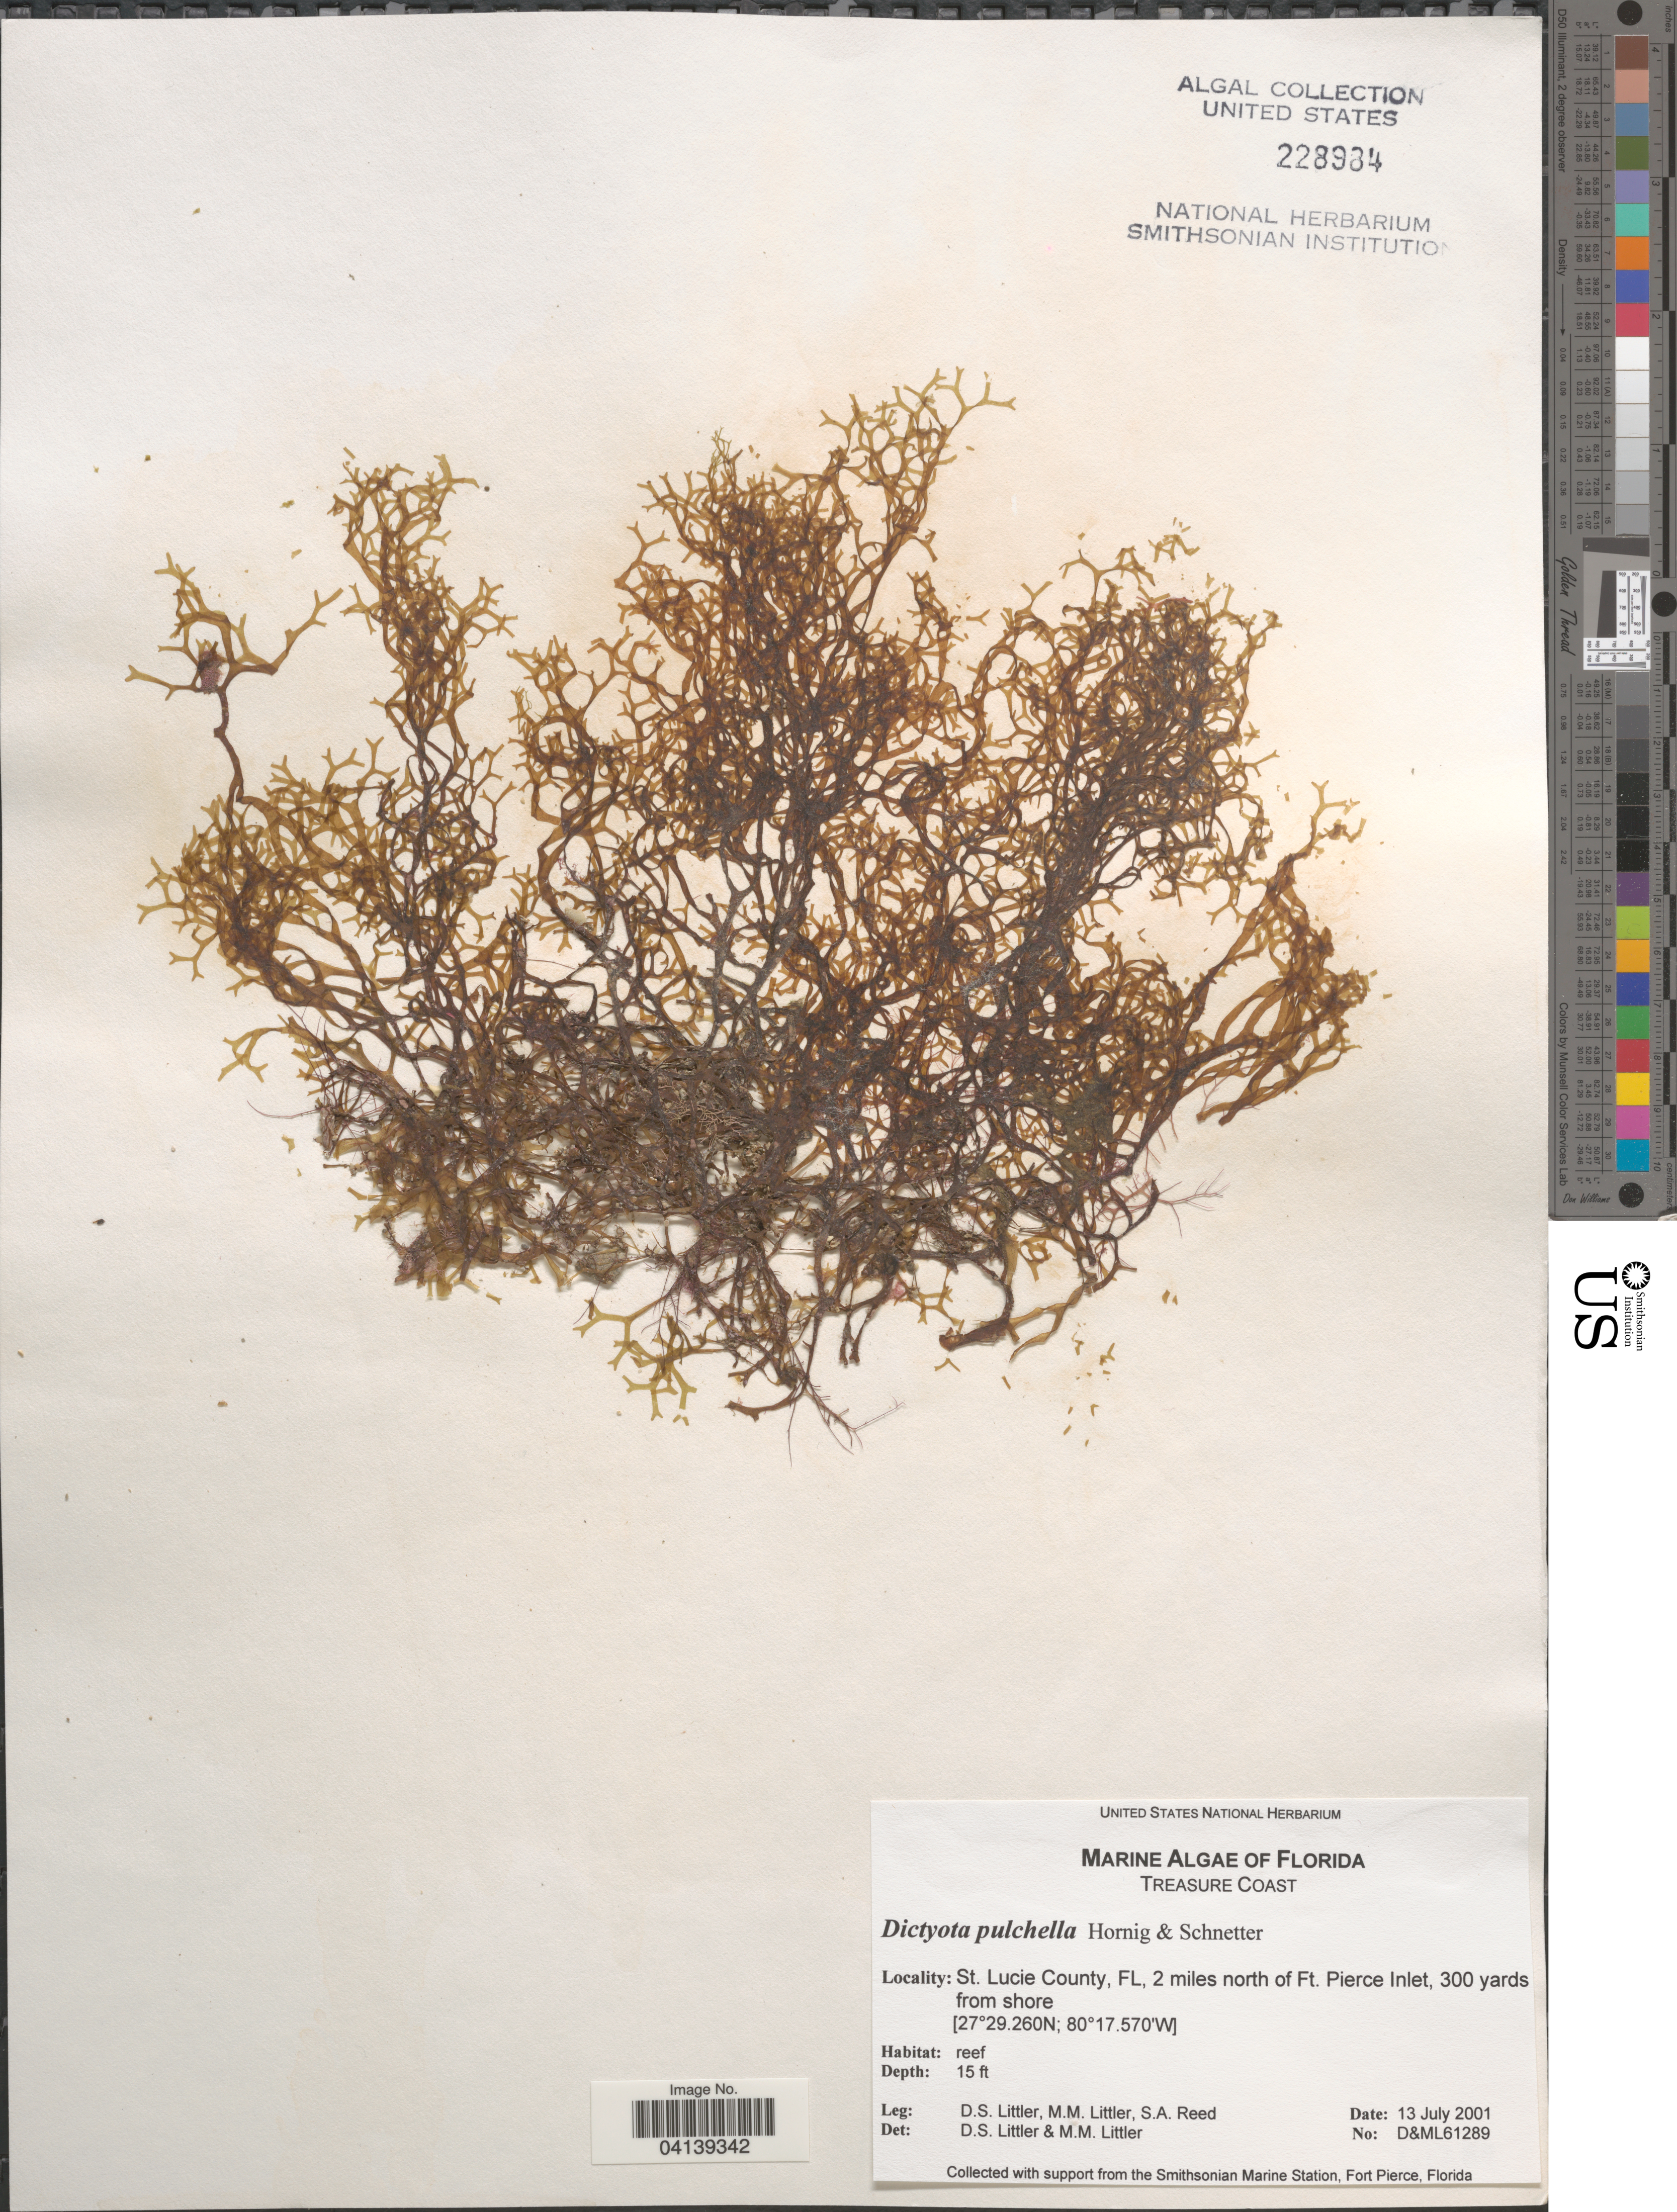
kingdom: Chromista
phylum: Ochrophyta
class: Phaeophyceae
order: Dictyotales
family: Dictyotaceae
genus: Dictyota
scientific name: Dictyota pulchella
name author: I.Hörnig & Schnetter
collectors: D. S. Littler & S. Reed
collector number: D&ML61289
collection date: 2001-07-13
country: United States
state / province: Florida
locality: Treasure Coast. St. Lucie County, 2 miles north of Ft. Pierce Inlet, 300 yards from shore.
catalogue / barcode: US 228984